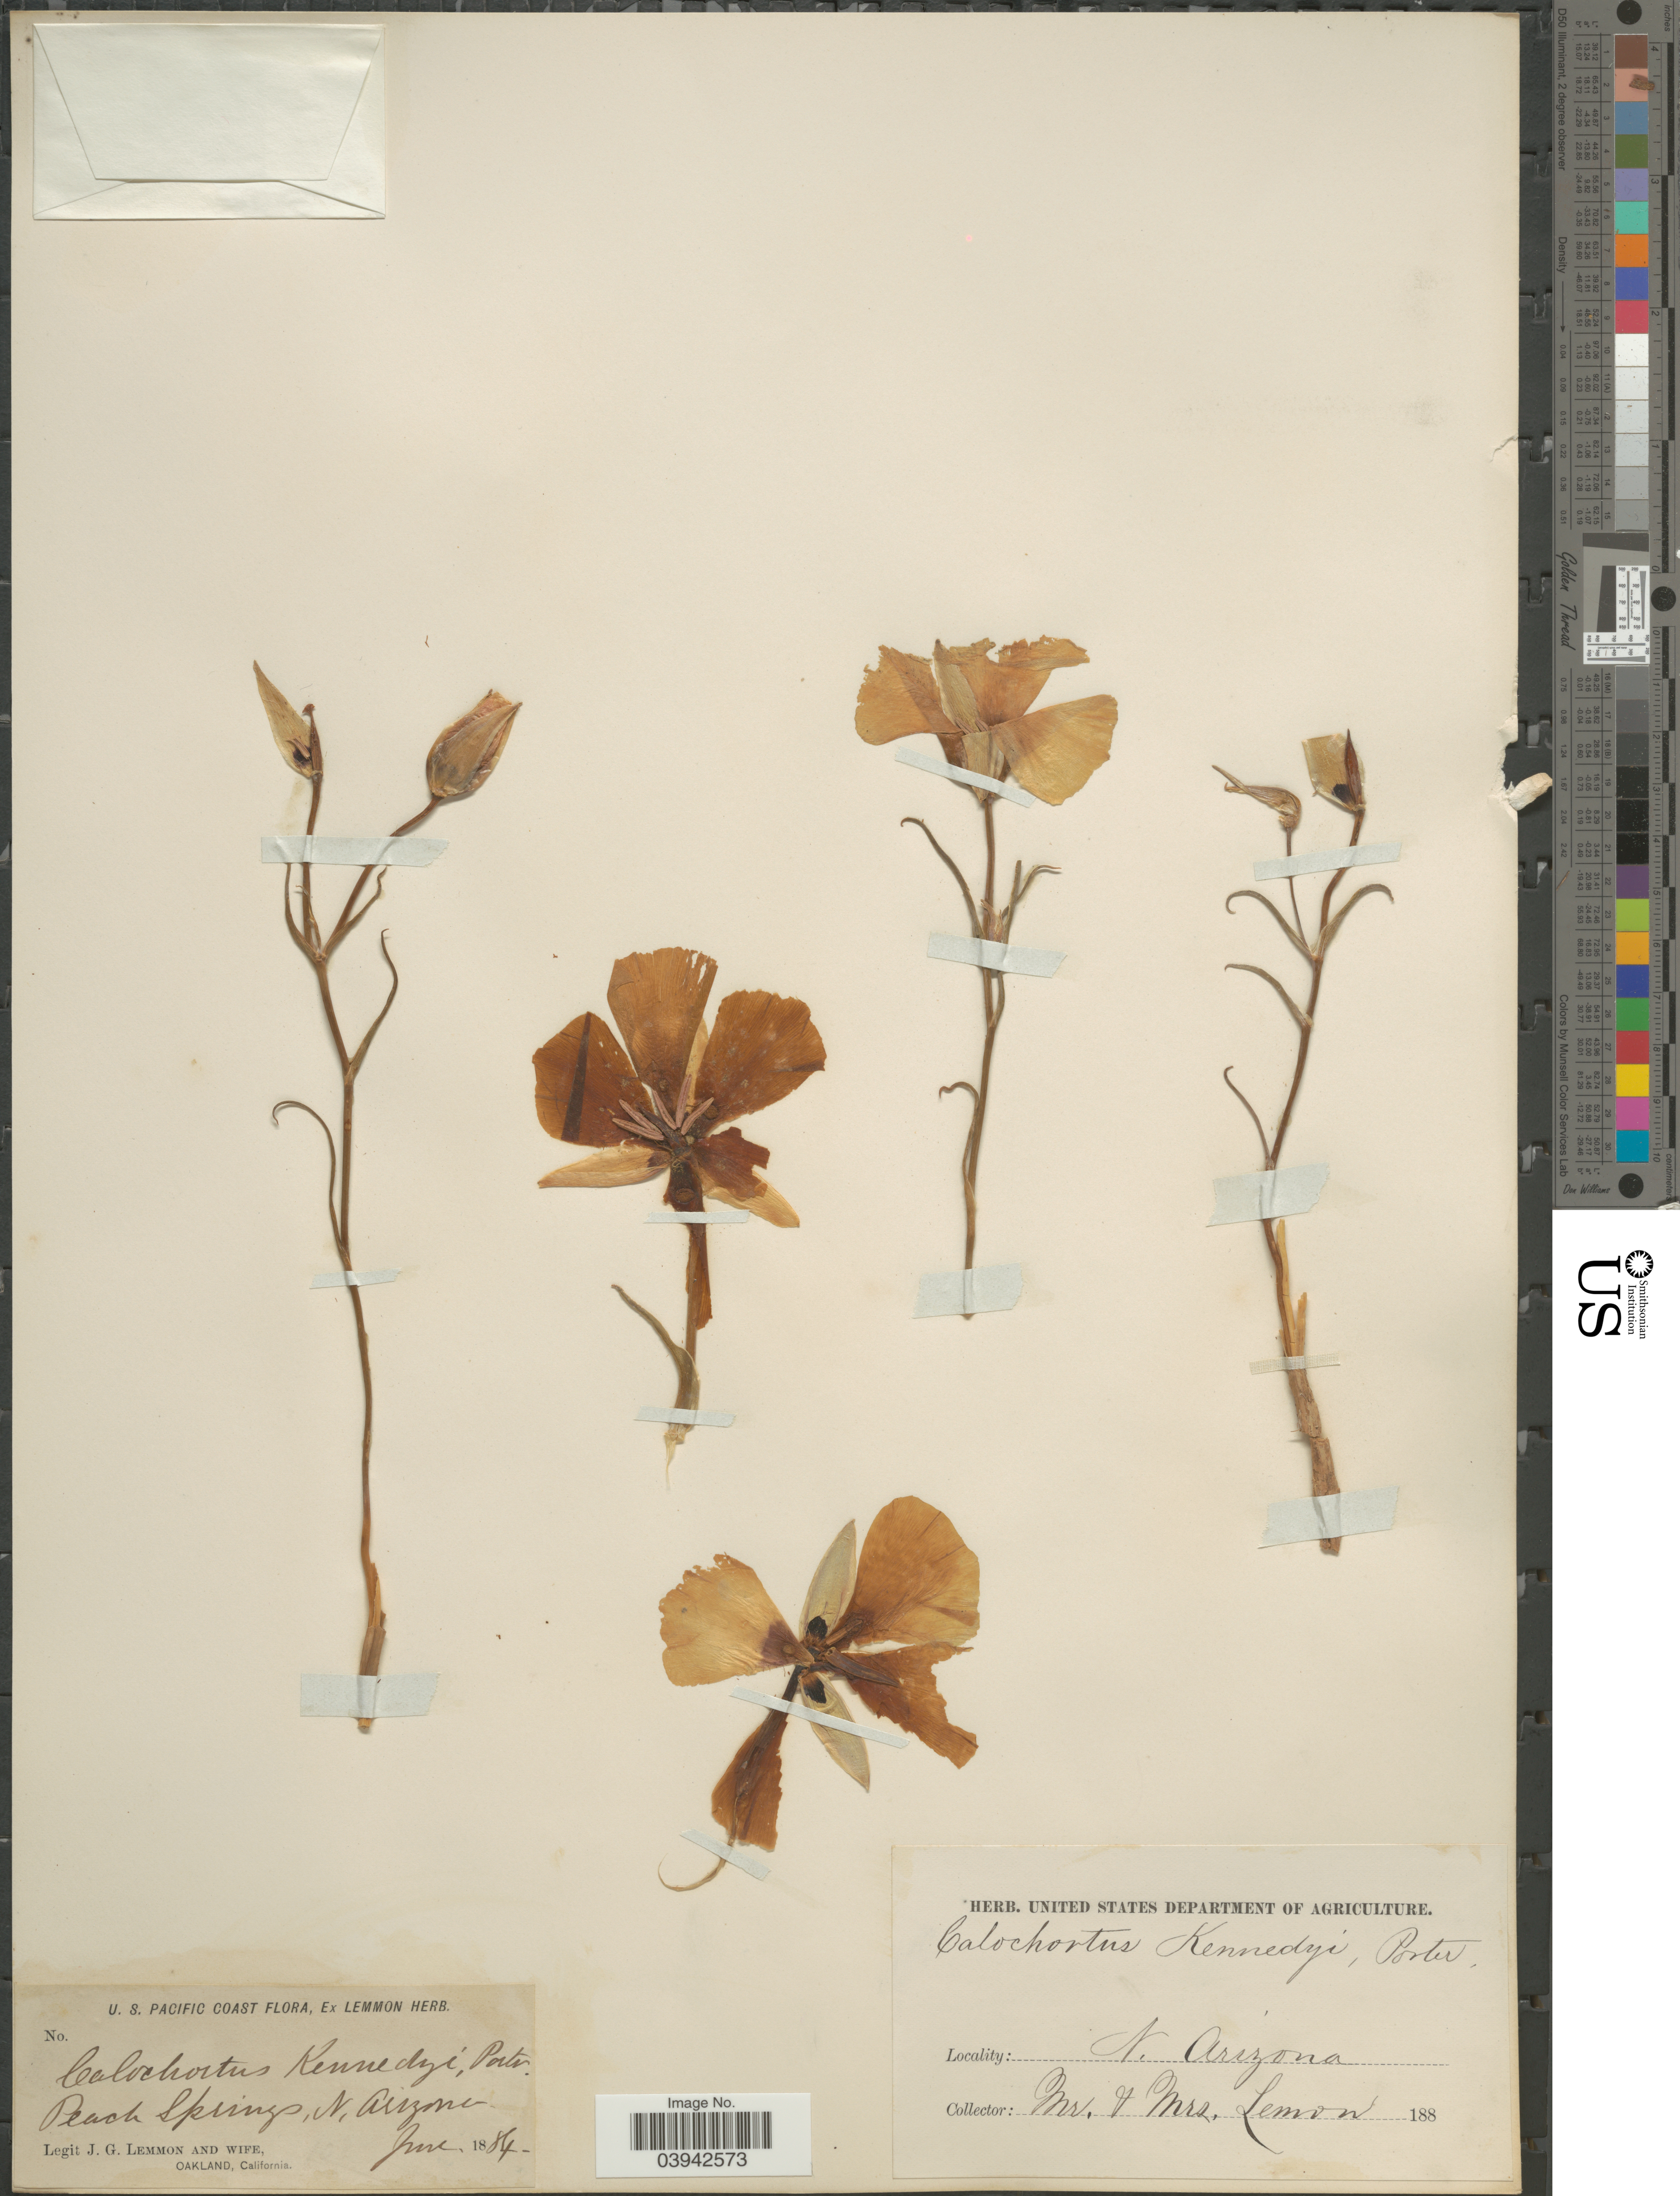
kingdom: Plantae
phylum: Tracheophyta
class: Liliopsida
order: Liliales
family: Liliaceae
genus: Calochortus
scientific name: Calochortus kennedyi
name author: Porter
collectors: J. Lemmon & Mrs. J. G. Lemmon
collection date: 1884-06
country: United States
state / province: Arizona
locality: U. S. Pacific Coast. Peach Springs, N. Arizona.